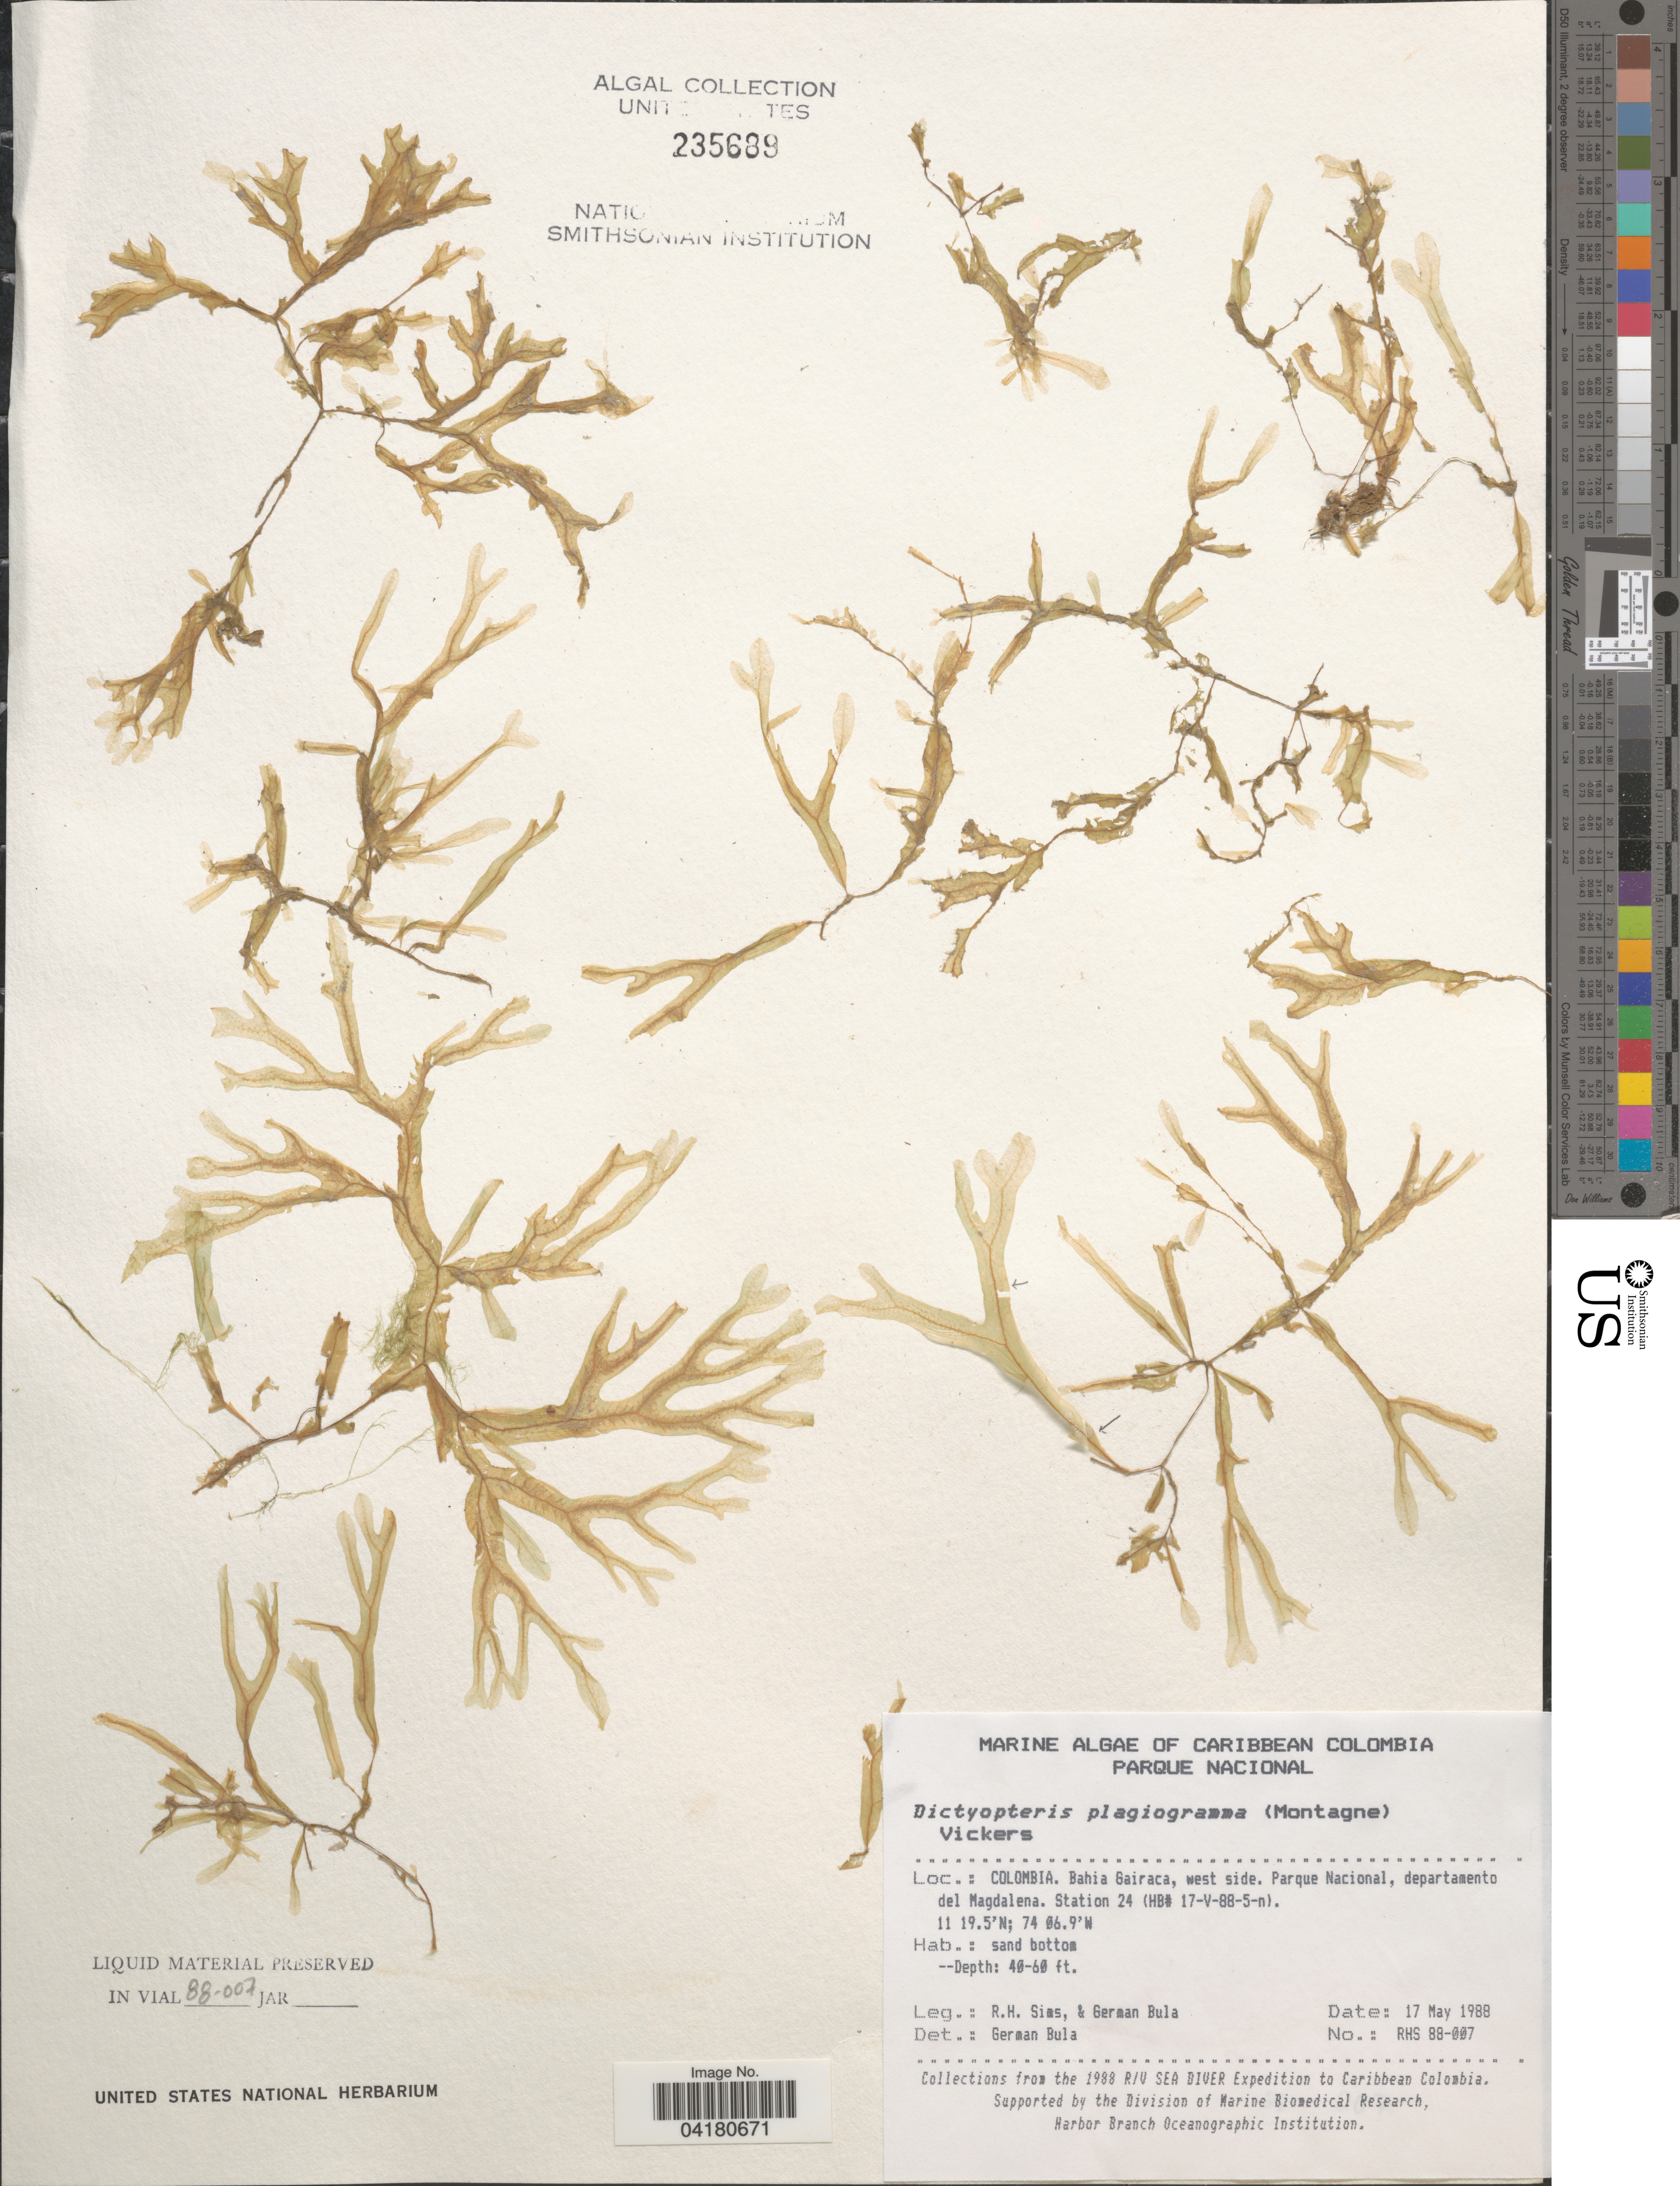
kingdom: Chromista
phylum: Ochrophyta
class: Phaeophyceae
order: Dictyotales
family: Dictyotaceae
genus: Dictyopteris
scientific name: Dictyopteris plagiogramma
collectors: R. H. Sims & G. Bula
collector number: RHS88-007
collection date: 1988-05-17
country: Colombia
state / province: Magdalena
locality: Caribbean Colombia. Bahia Gairaca, west side. Parque Nacional, departamento del Magdalena. Station 24 (HB# 17-V-88-5-n). The 1988 R/V Sea Diver Expedition to Caribbean Colombia.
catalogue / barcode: US 235689